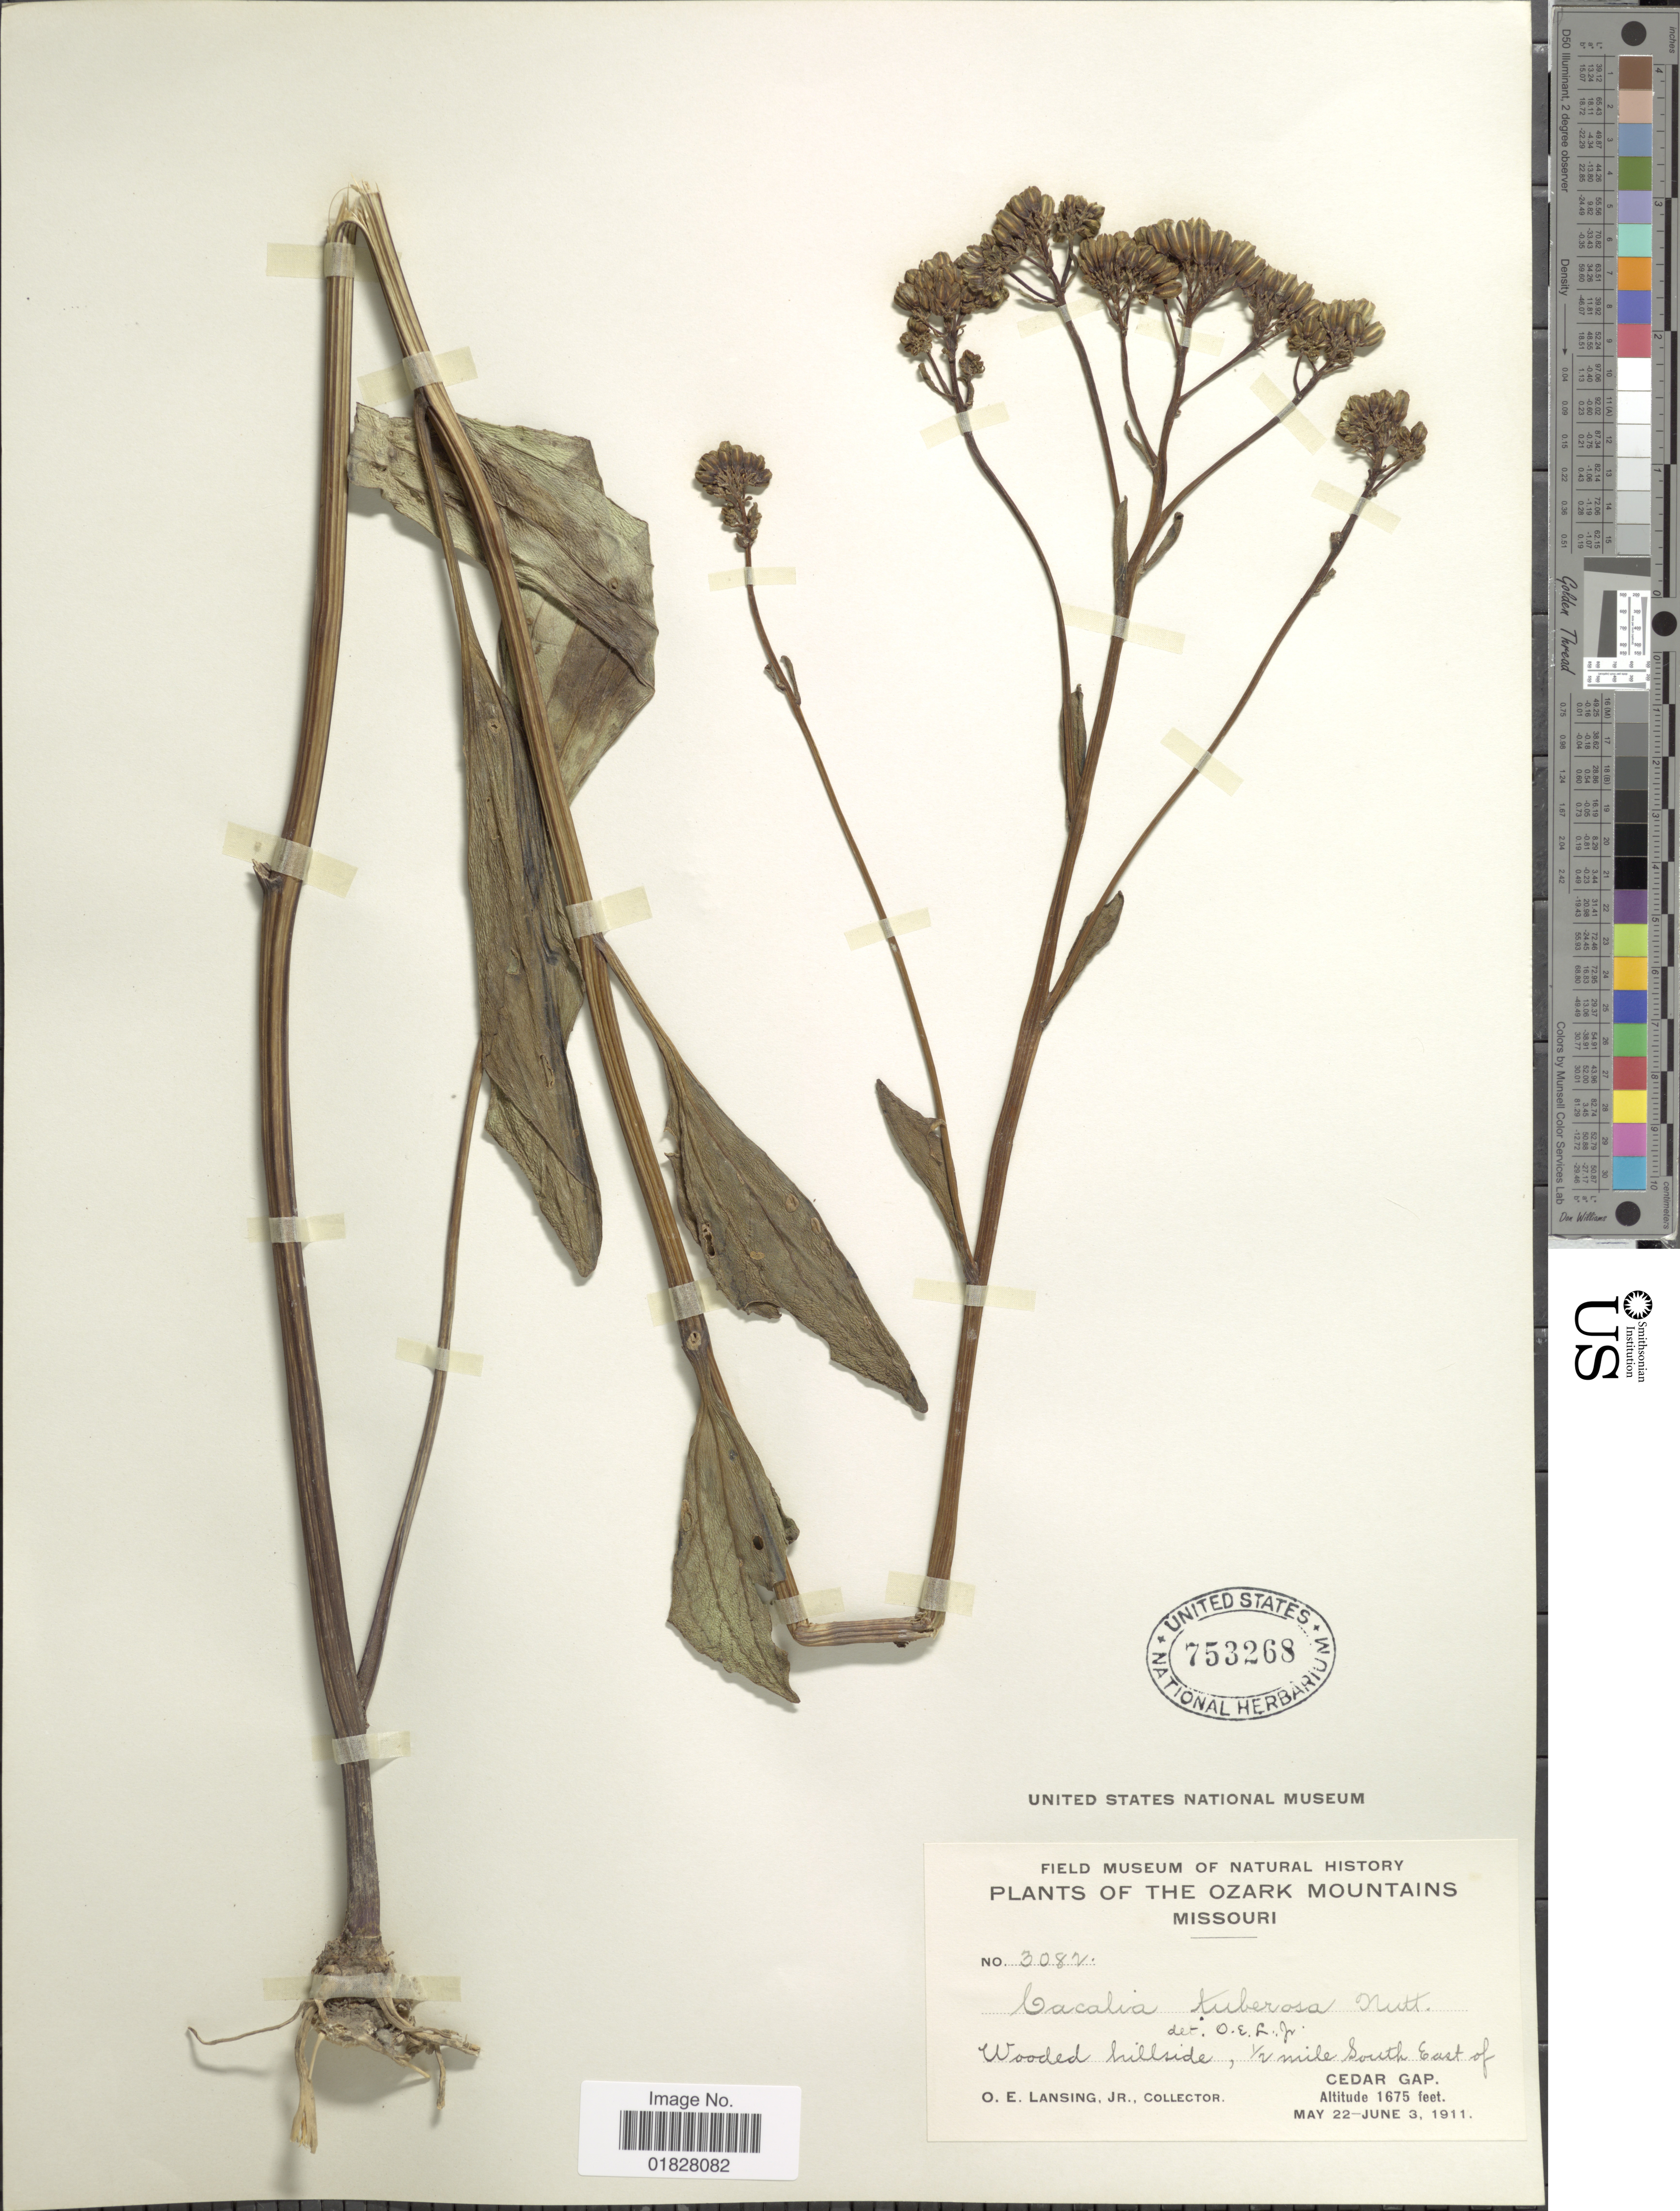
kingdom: Plantae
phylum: Tracheophyta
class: Magnoliopsida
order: Asterales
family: Asteraceae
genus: Arnoglossum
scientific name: Arnoglossum plantagineum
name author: Raf.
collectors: O. Lansing Jr.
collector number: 3082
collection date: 1911-05-22/1911-06-03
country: United States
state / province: Missouri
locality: Ozark Mountains. Wooded hillside, ½ mile South East of Cedar Gap.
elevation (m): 511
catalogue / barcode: US 753268